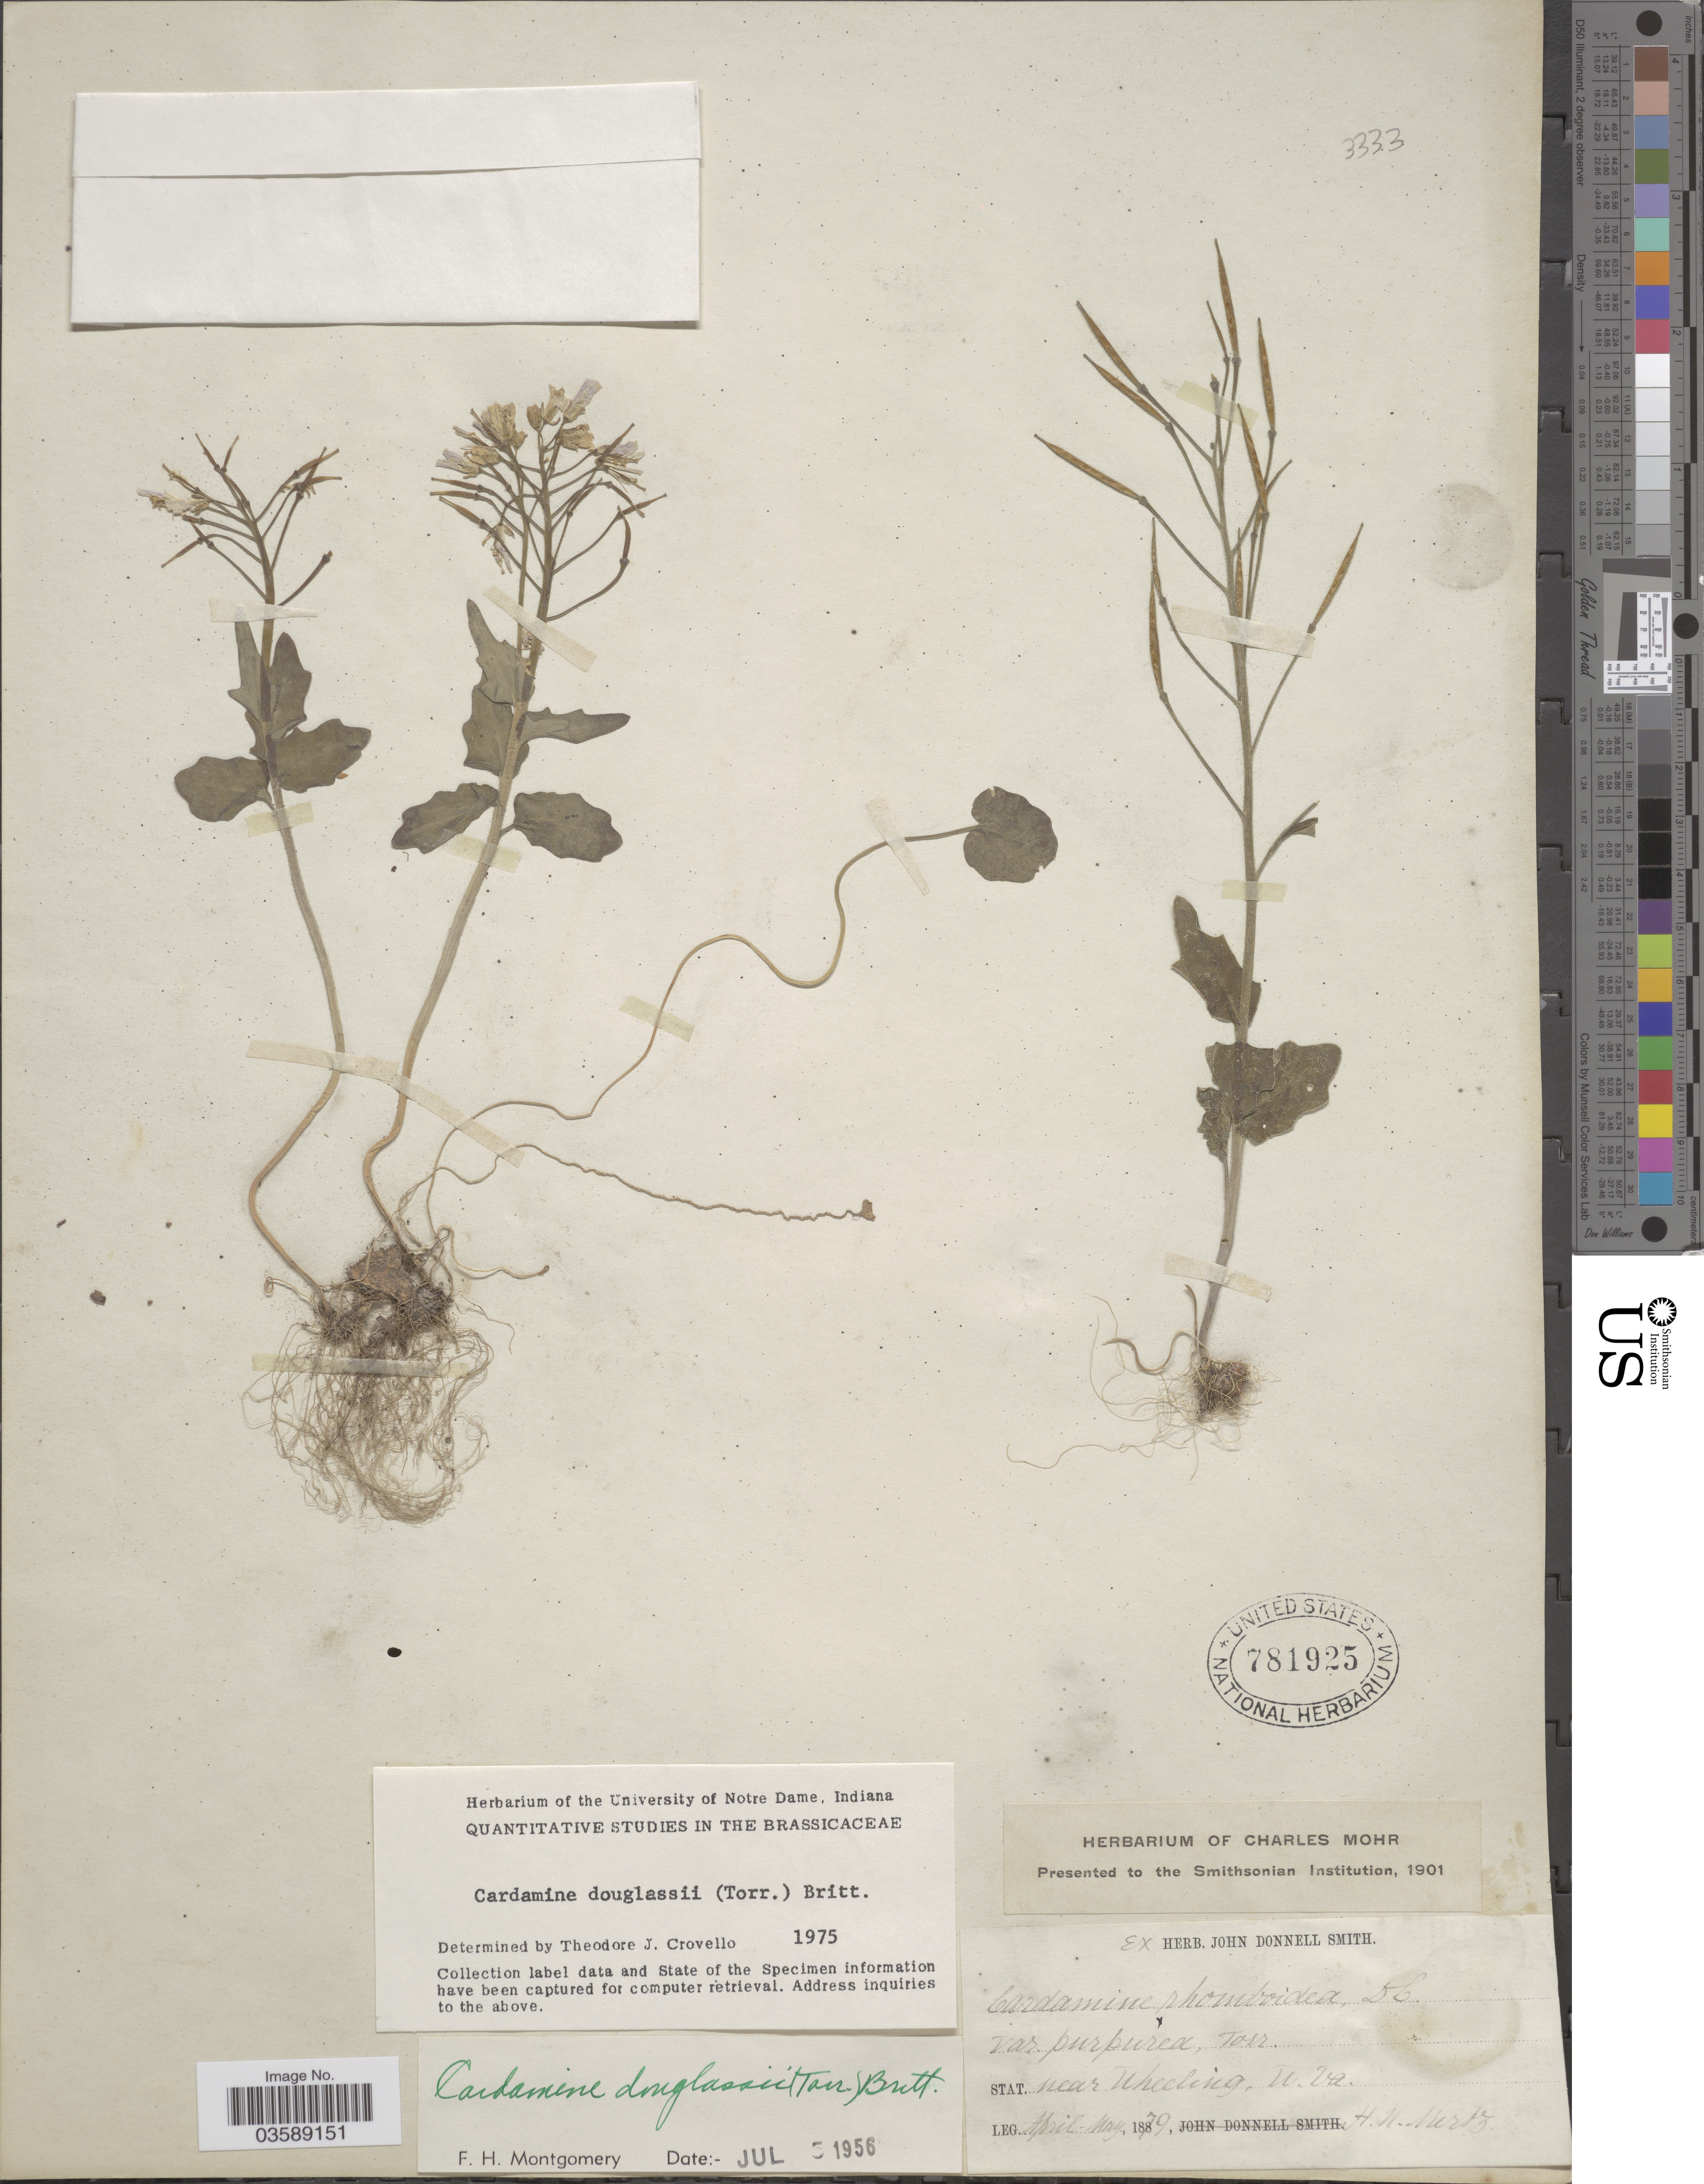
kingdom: Plantae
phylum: Tracheophyta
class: Magnoliopsida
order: Brassicales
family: Brassicaceae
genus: Cardamine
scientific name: Cardamine douglassii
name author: Britton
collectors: H. Mertz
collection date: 1879-04/1879-05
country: United States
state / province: West Virginia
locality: Stat. near Wheeling.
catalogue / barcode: US 781925